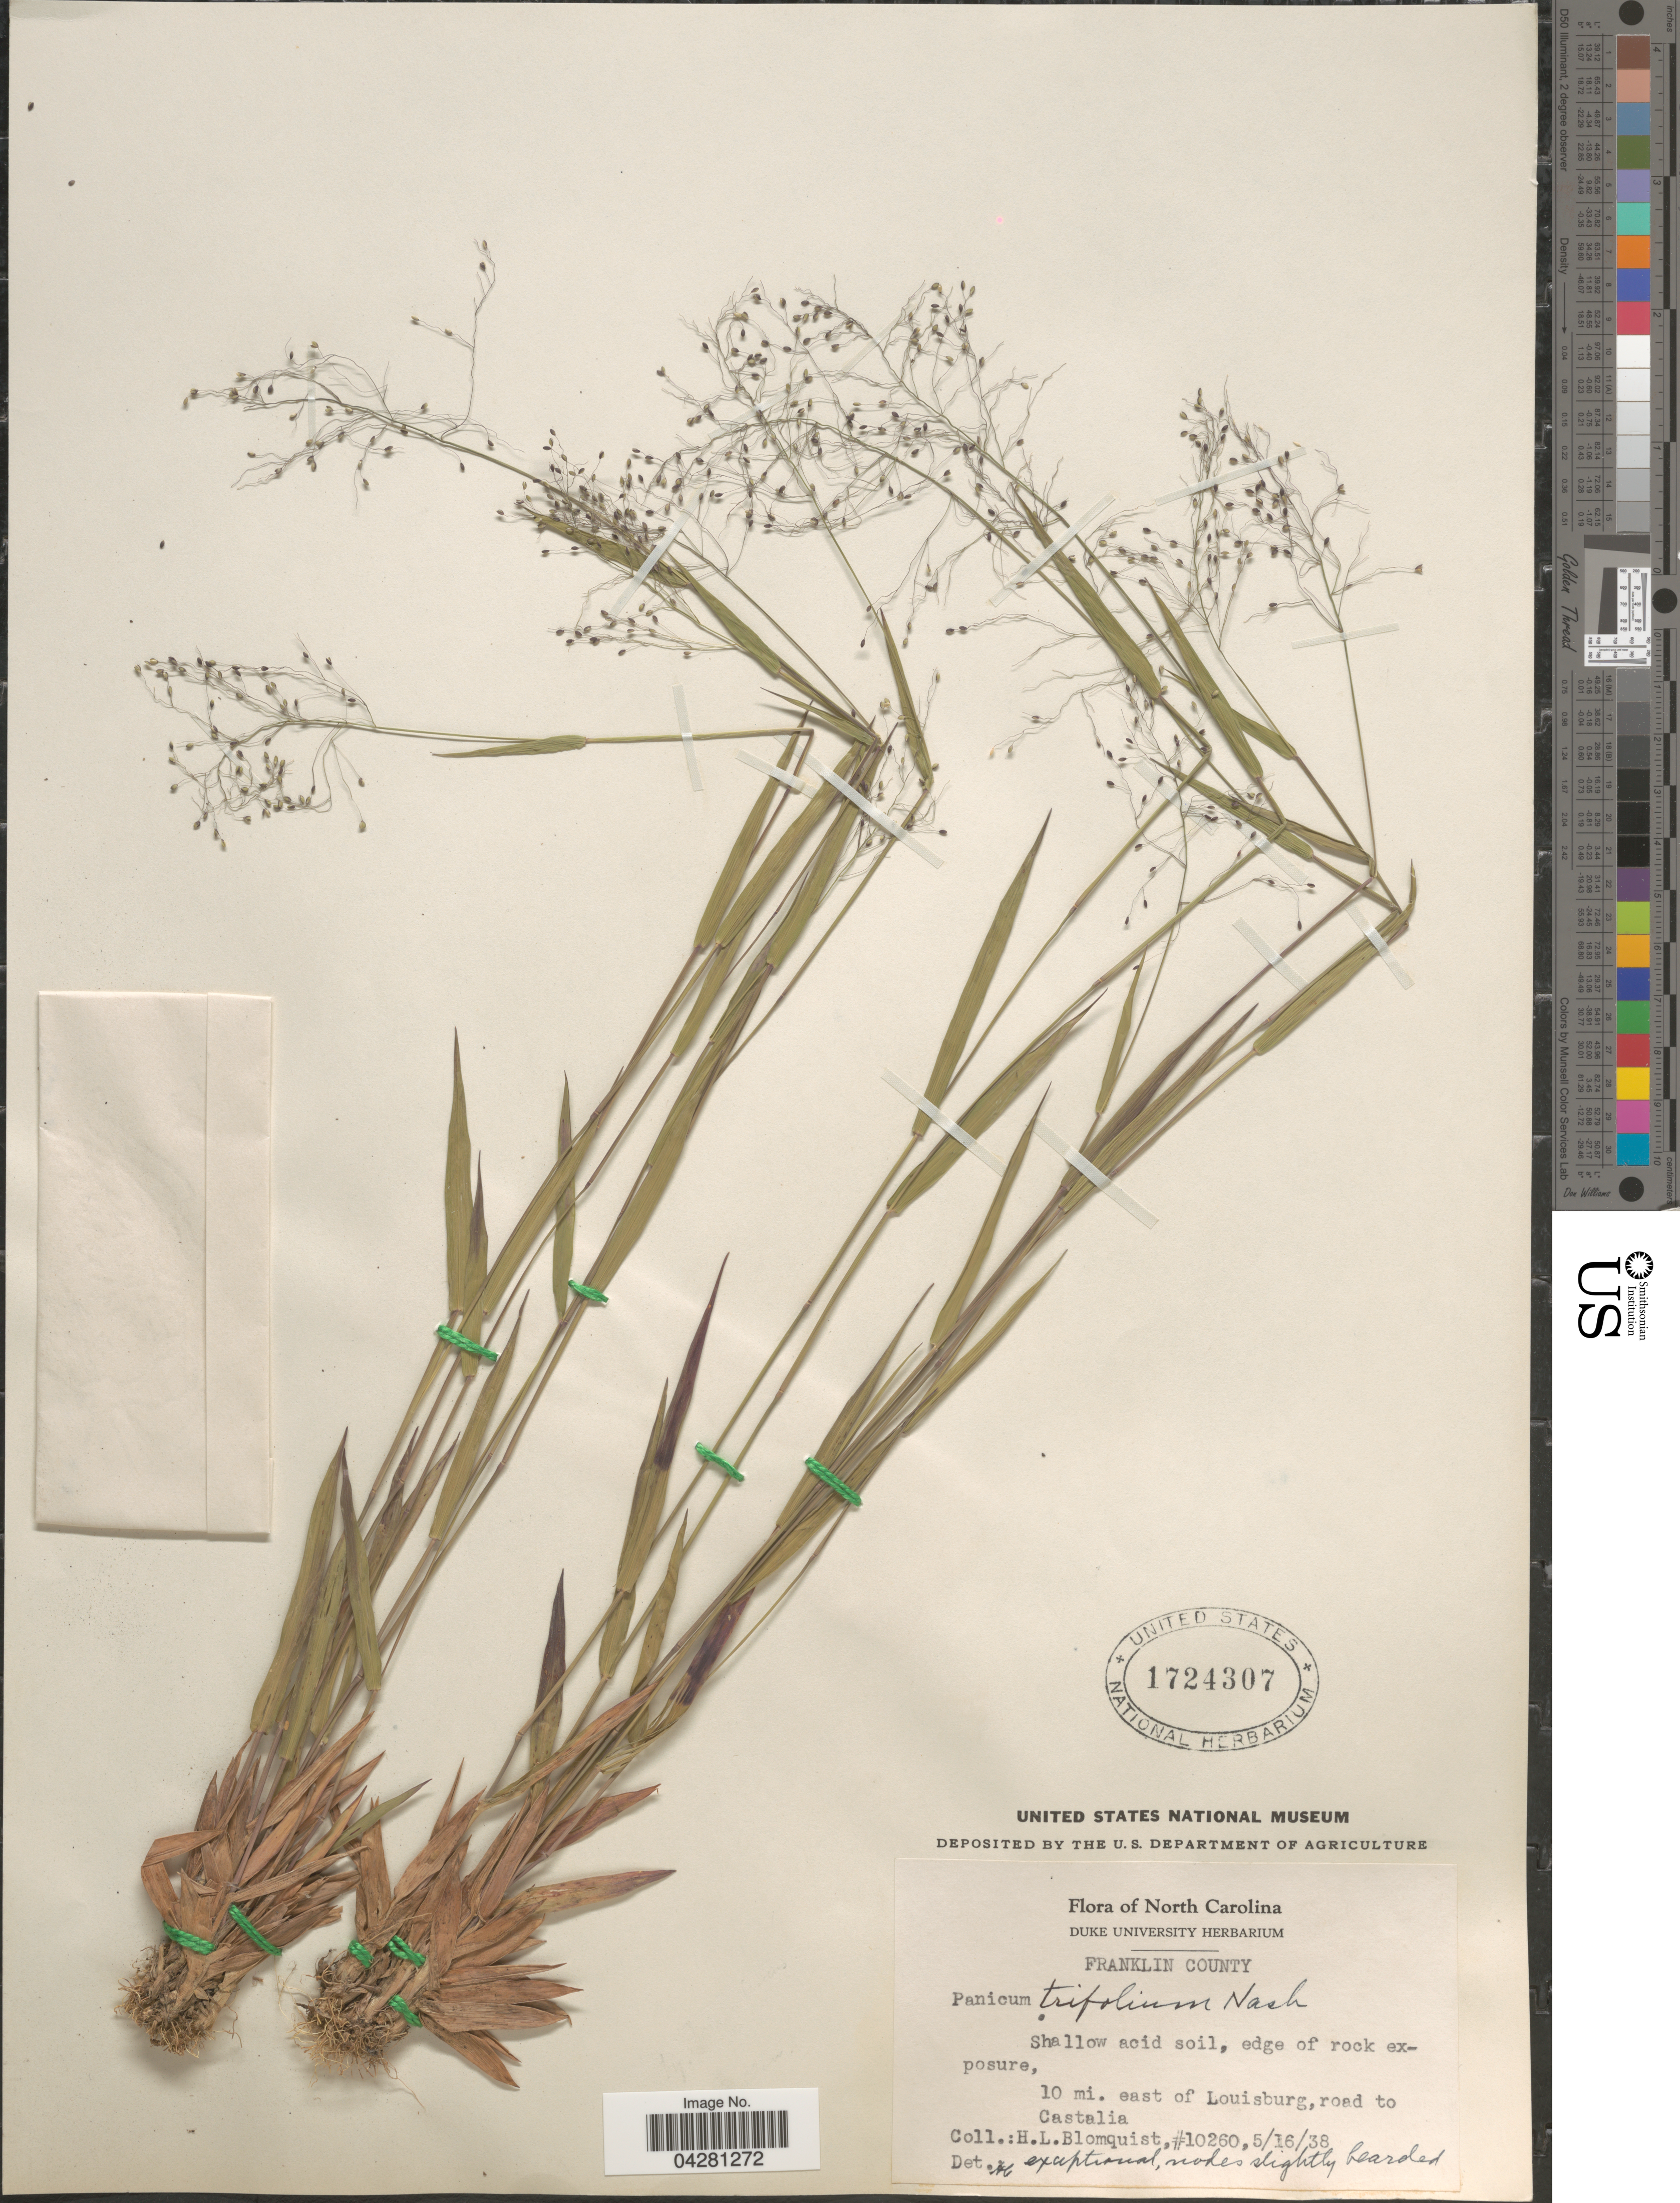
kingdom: Plantae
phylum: Tracheophyta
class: Liliopsida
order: Poales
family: Poaceae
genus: Dichanthelium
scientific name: Dichanthelium dichotomum var. unciphyllum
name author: (Trin.) Davidse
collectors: H. Blomquist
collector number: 10260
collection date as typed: Transcribed d/m/y: 16/5/38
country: United States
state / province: North Carolina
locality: Franklin County. 10 mi. east of Louisburg, road to Castalia.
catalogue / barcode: US 1724307